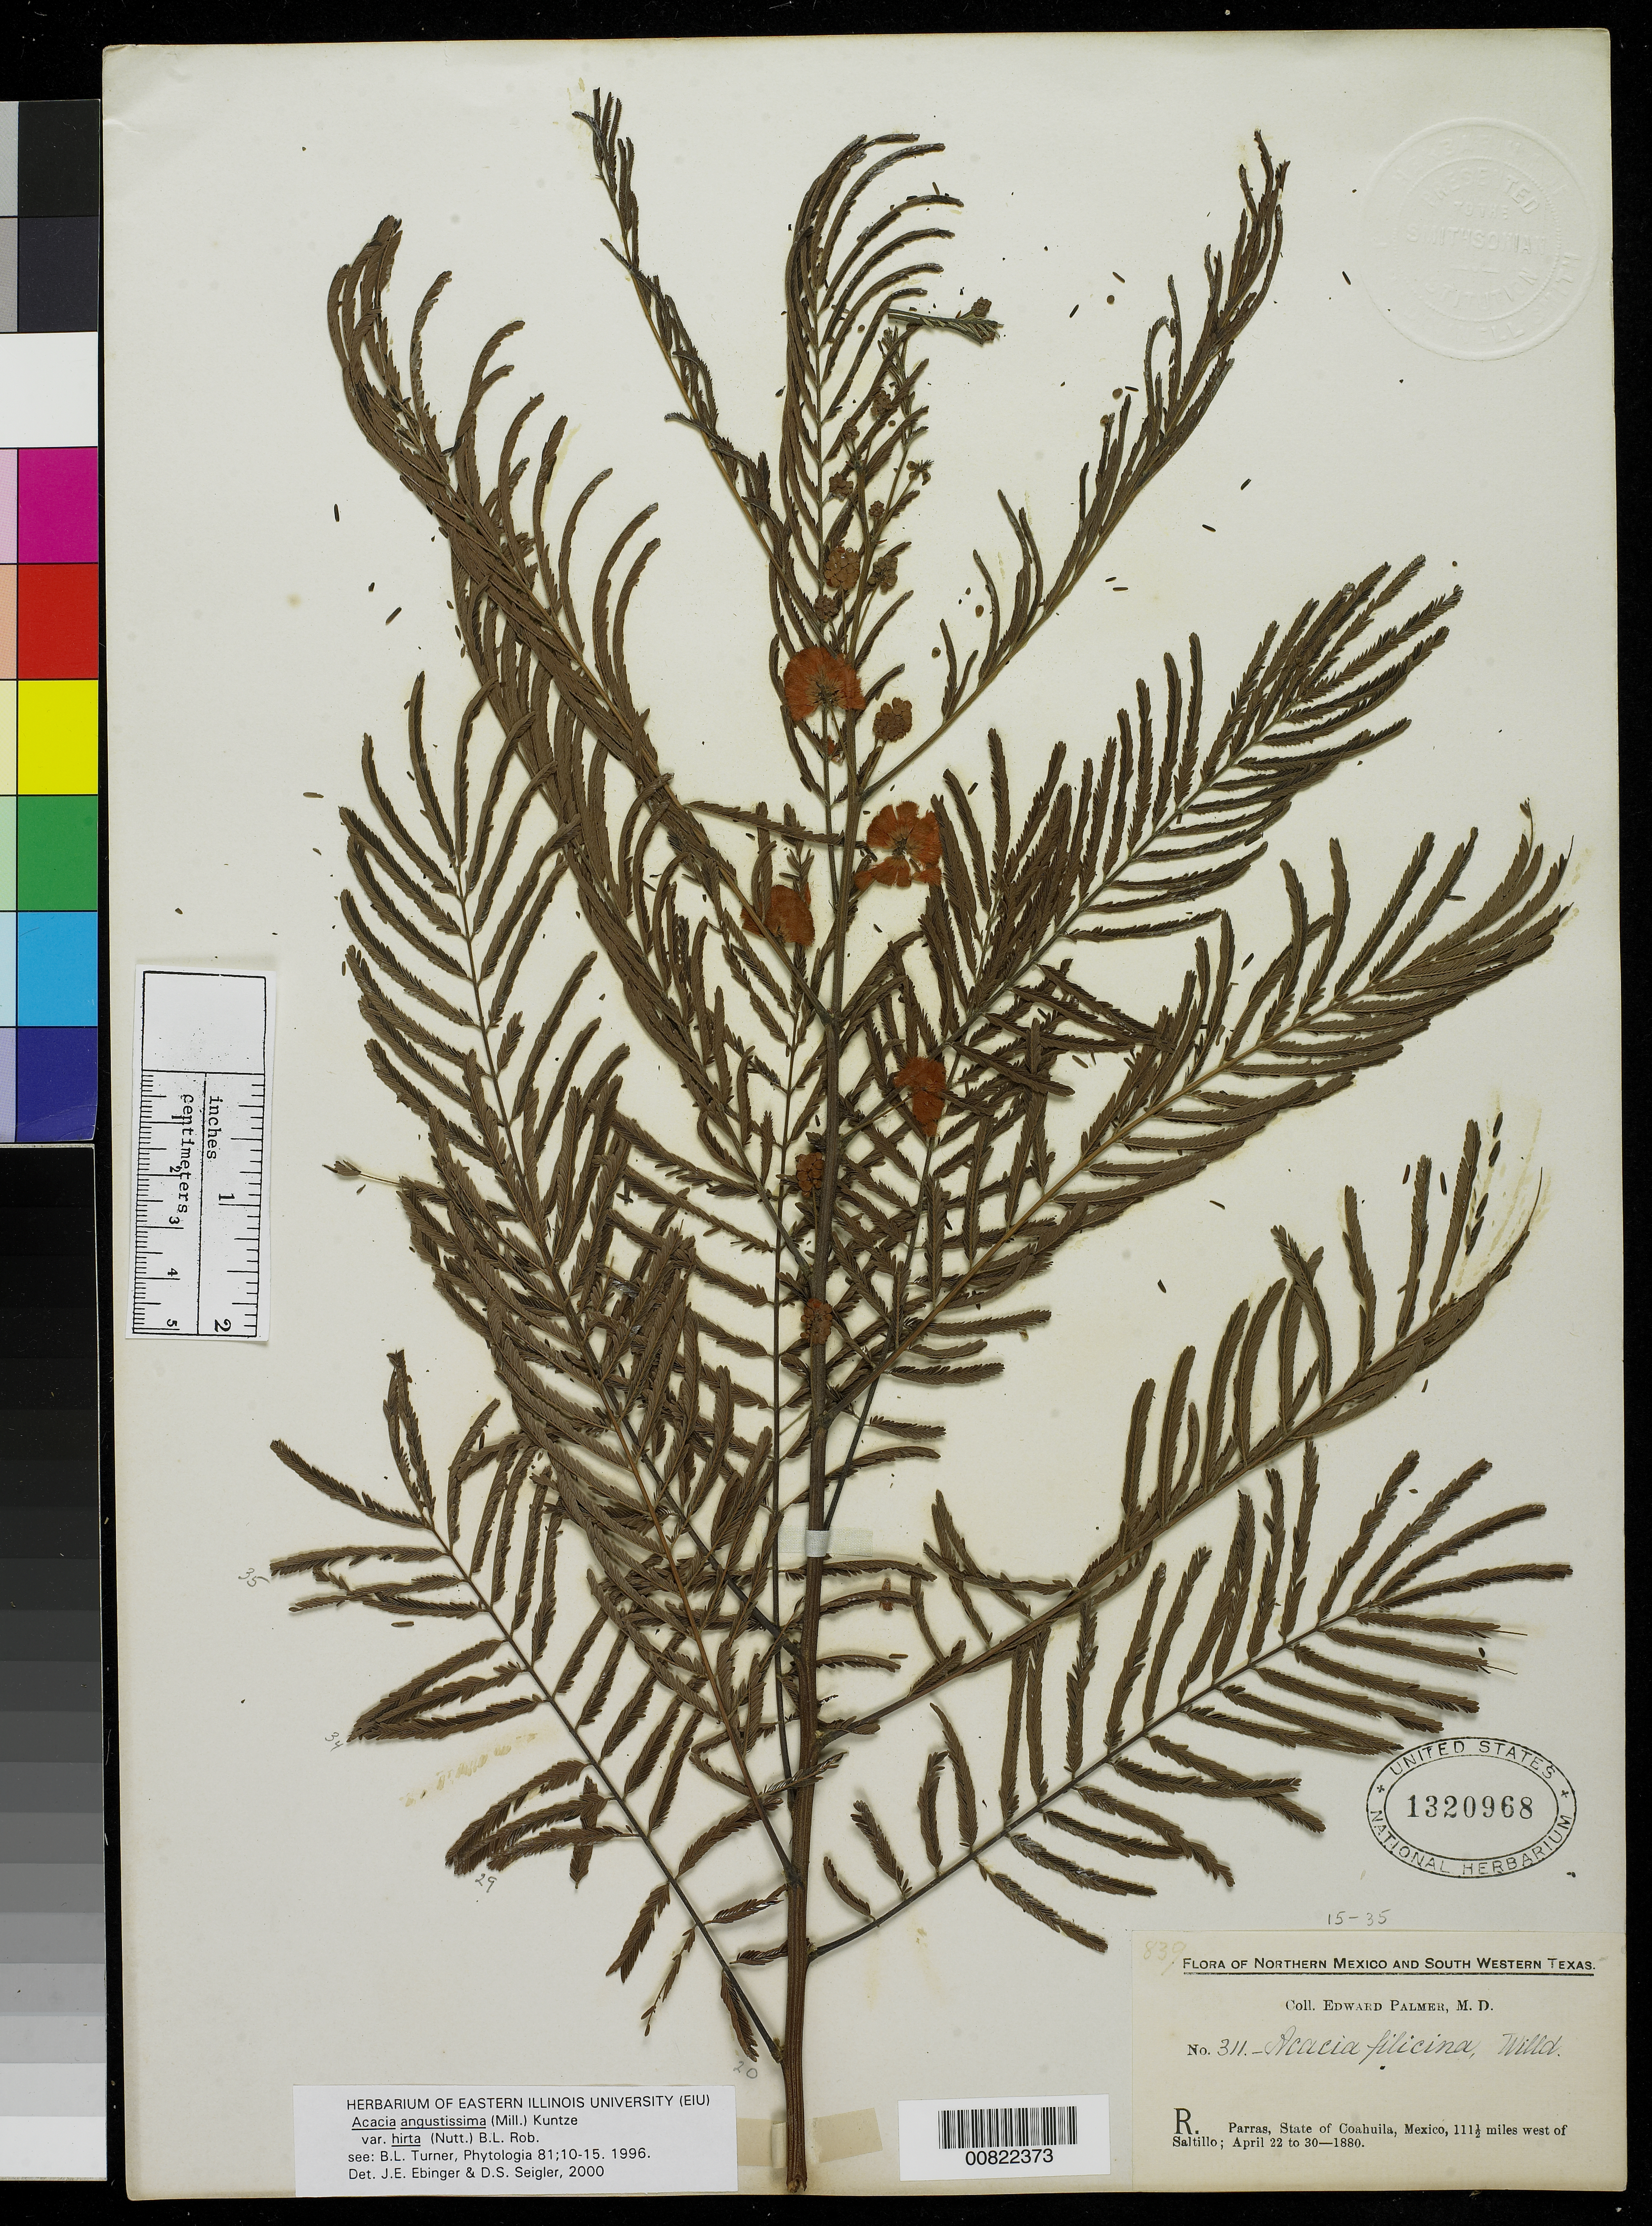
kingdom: Plantae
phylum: Tracheophyta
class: Magnoliopsida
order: Fabales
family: Fabaceae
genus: Acaciella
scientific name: Acaciella angustissima var. filicioides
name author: (Cav.) L. Rico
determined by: Rico, L.; Bachman, --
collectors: E. Palmer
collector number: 311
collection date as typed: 22 Apr 1880 to 30 Apr 1880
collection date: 1880-04-22/1880-04-30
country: Mexico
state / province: Coahuila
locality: R. Parras, Coahuila, 111½ miles west of Saltillo.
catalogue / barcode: US 1320968